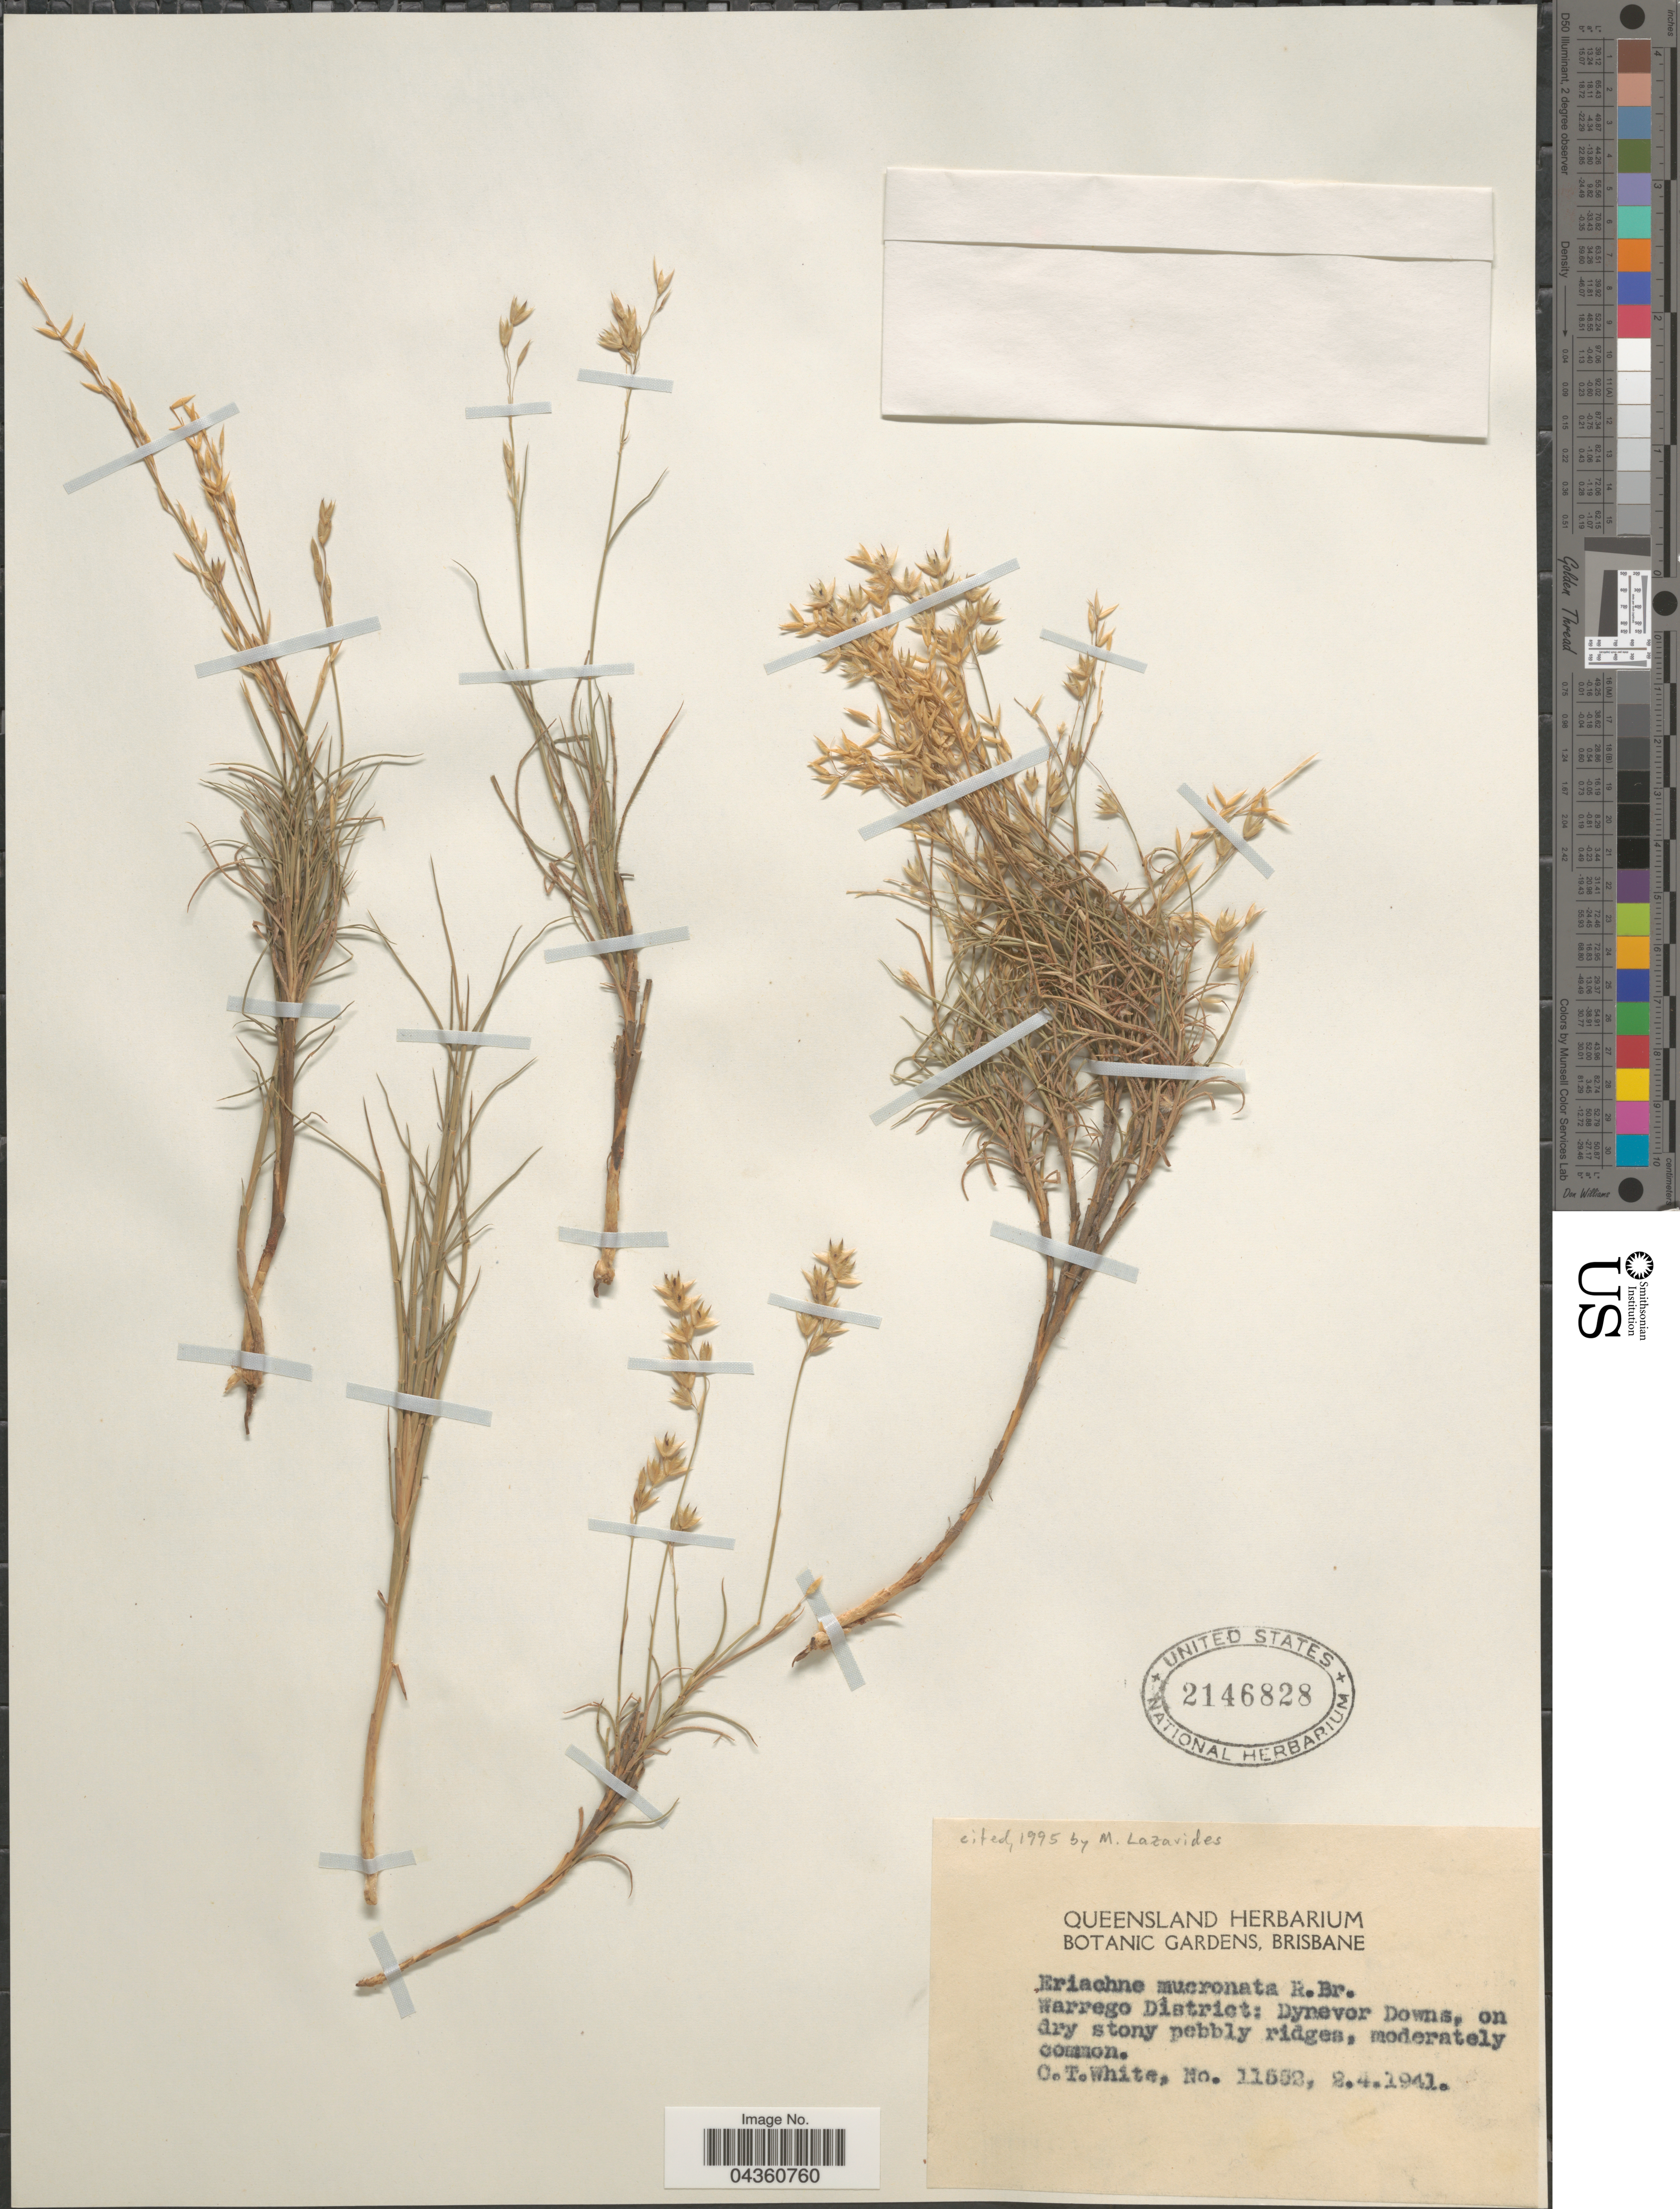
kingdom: Plantae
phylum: Tracheophyta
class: Liliopsida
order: Poales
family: Poaceae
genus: Eriachne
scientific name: Eriachne mucronata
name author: R. Br.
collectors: C. T. White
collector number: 11552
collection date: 1941-04-02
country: Australia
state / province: Queensland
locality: Warrego District: Dynevor Downs, on dry stony pebbly ridges, moderately common.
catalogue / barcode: US 2146828